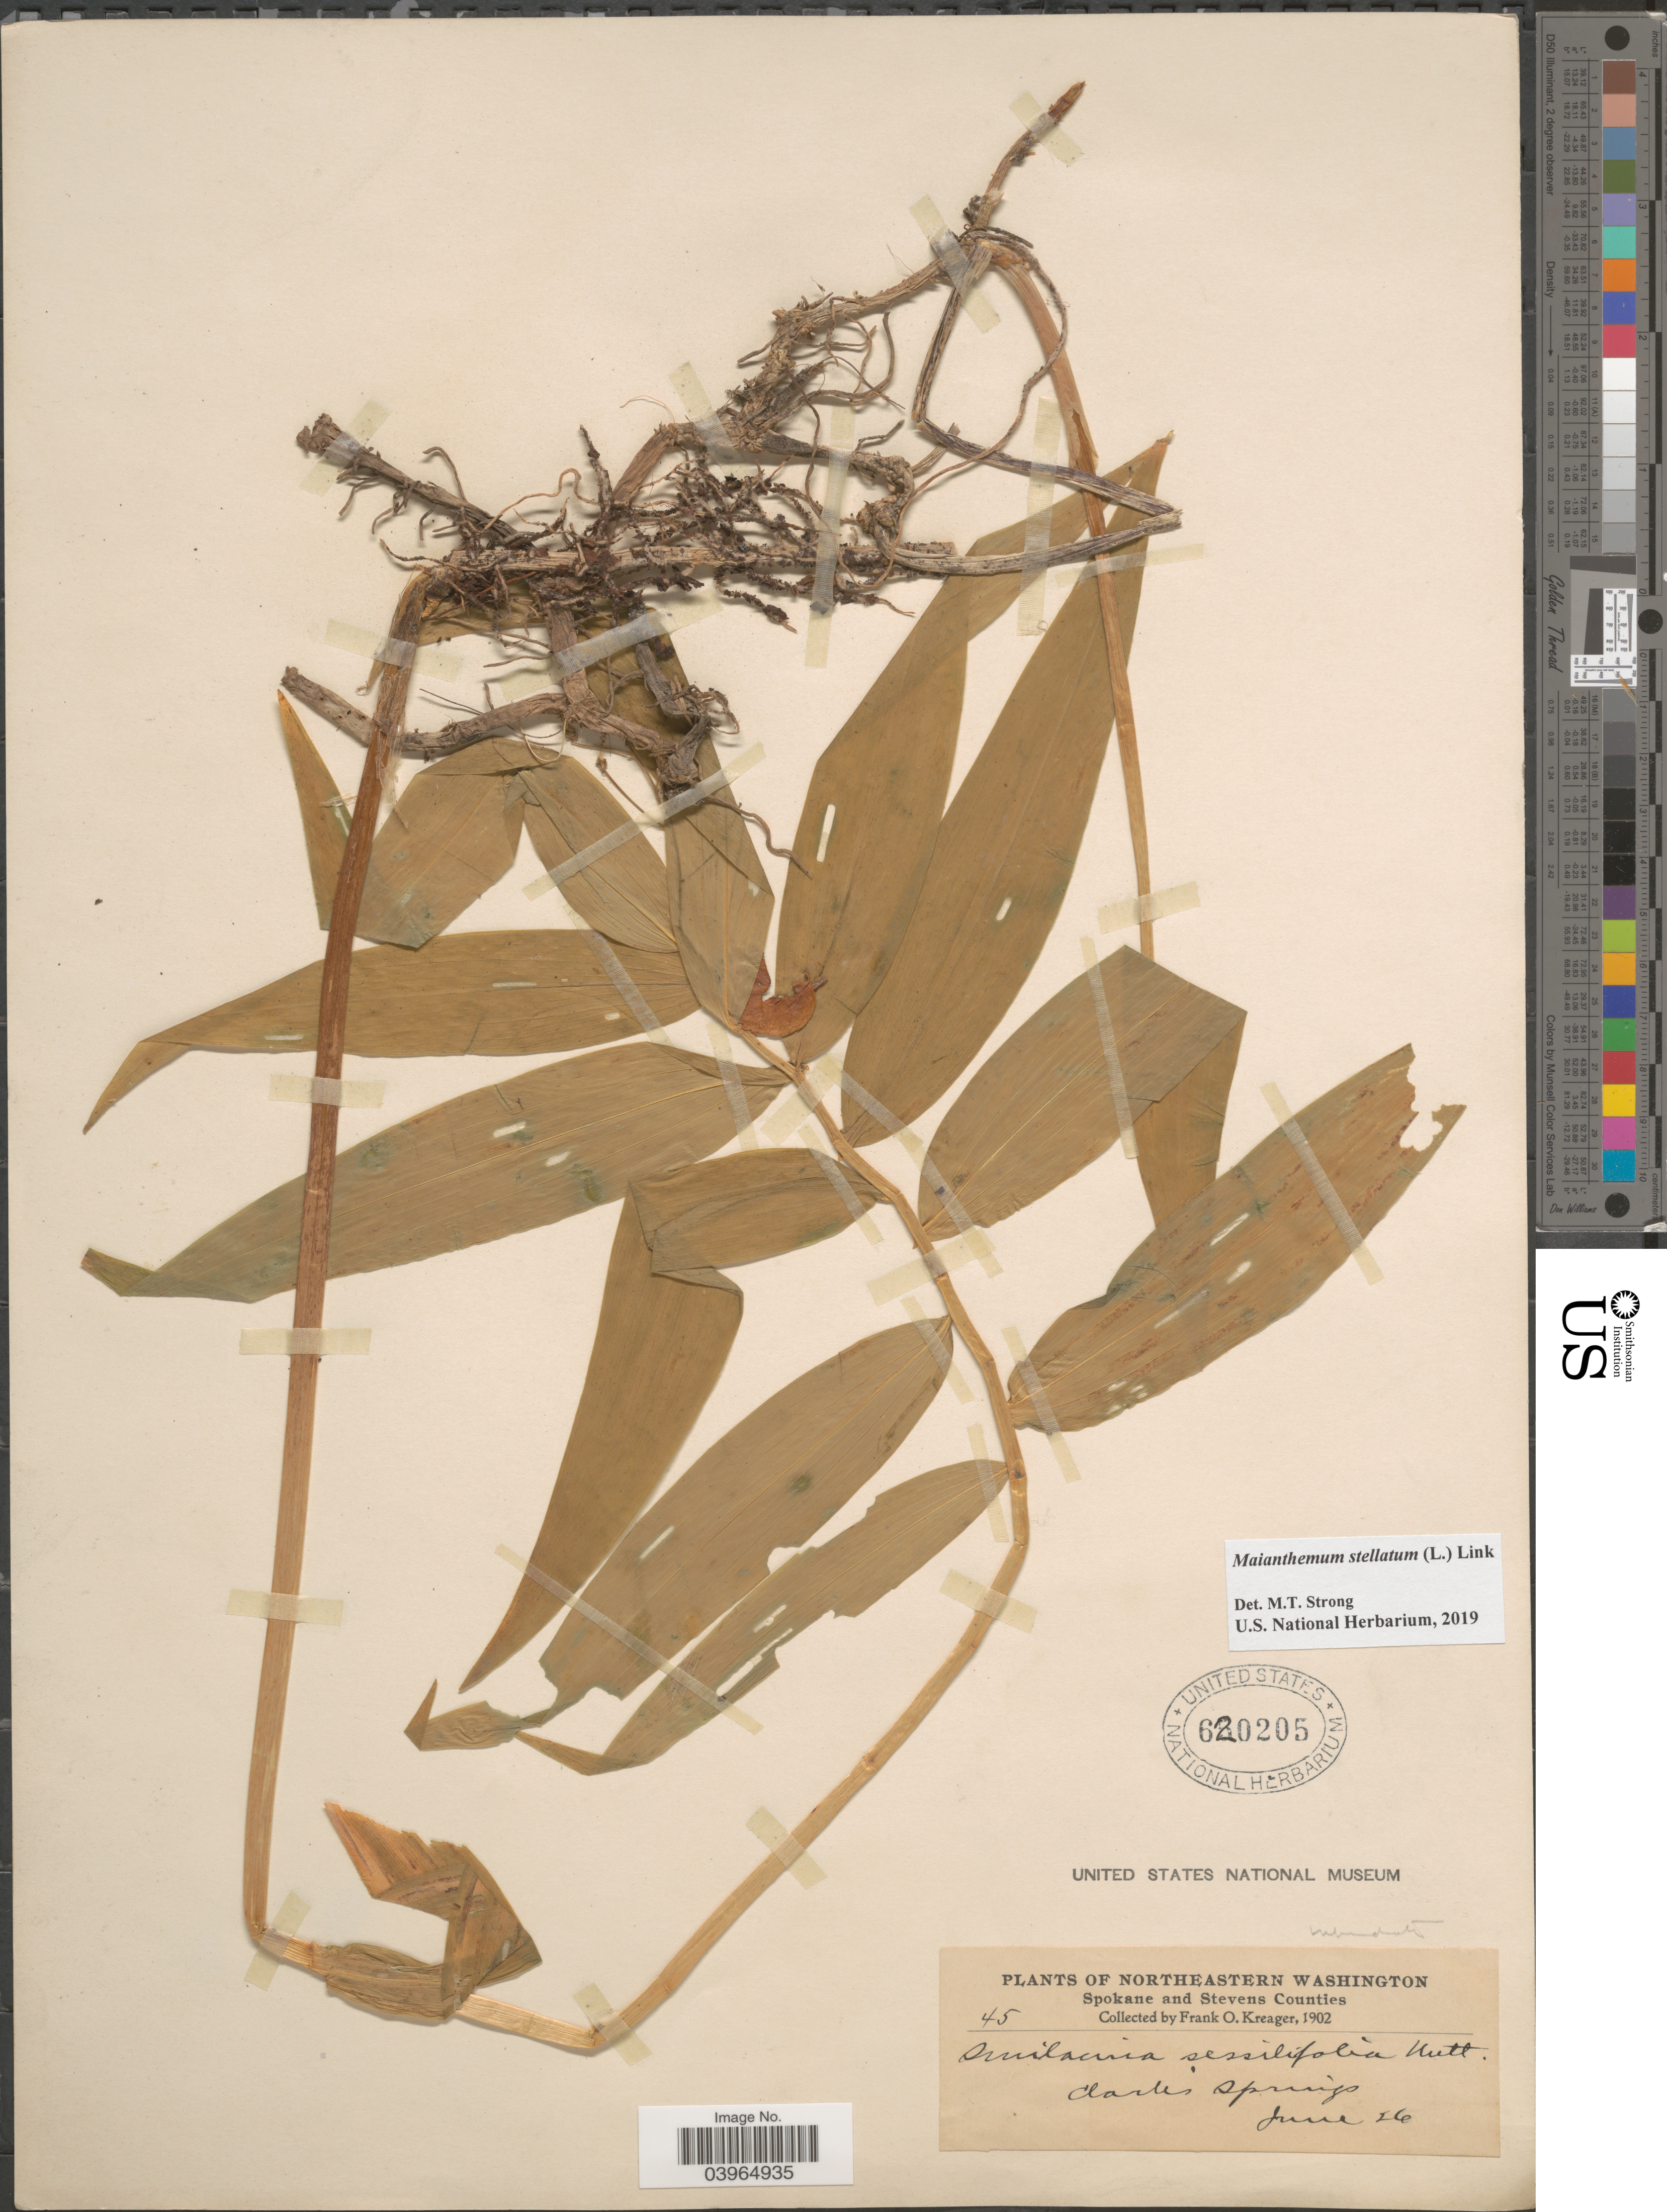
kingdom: Plantae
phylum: Tracheophyta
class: Liliopsida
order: Asparagales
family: Asparagaceae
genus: Maianthemum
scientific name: Maianthemum stellatum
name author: (L.) Link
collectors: F. Kreager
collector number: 45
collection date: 1902-06-26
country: United States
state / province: Washington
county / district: Spokane / Stevens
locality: Northeastern Washington. Spokane and Stevens Counties. Clarks Springs.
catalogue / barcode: US 620205